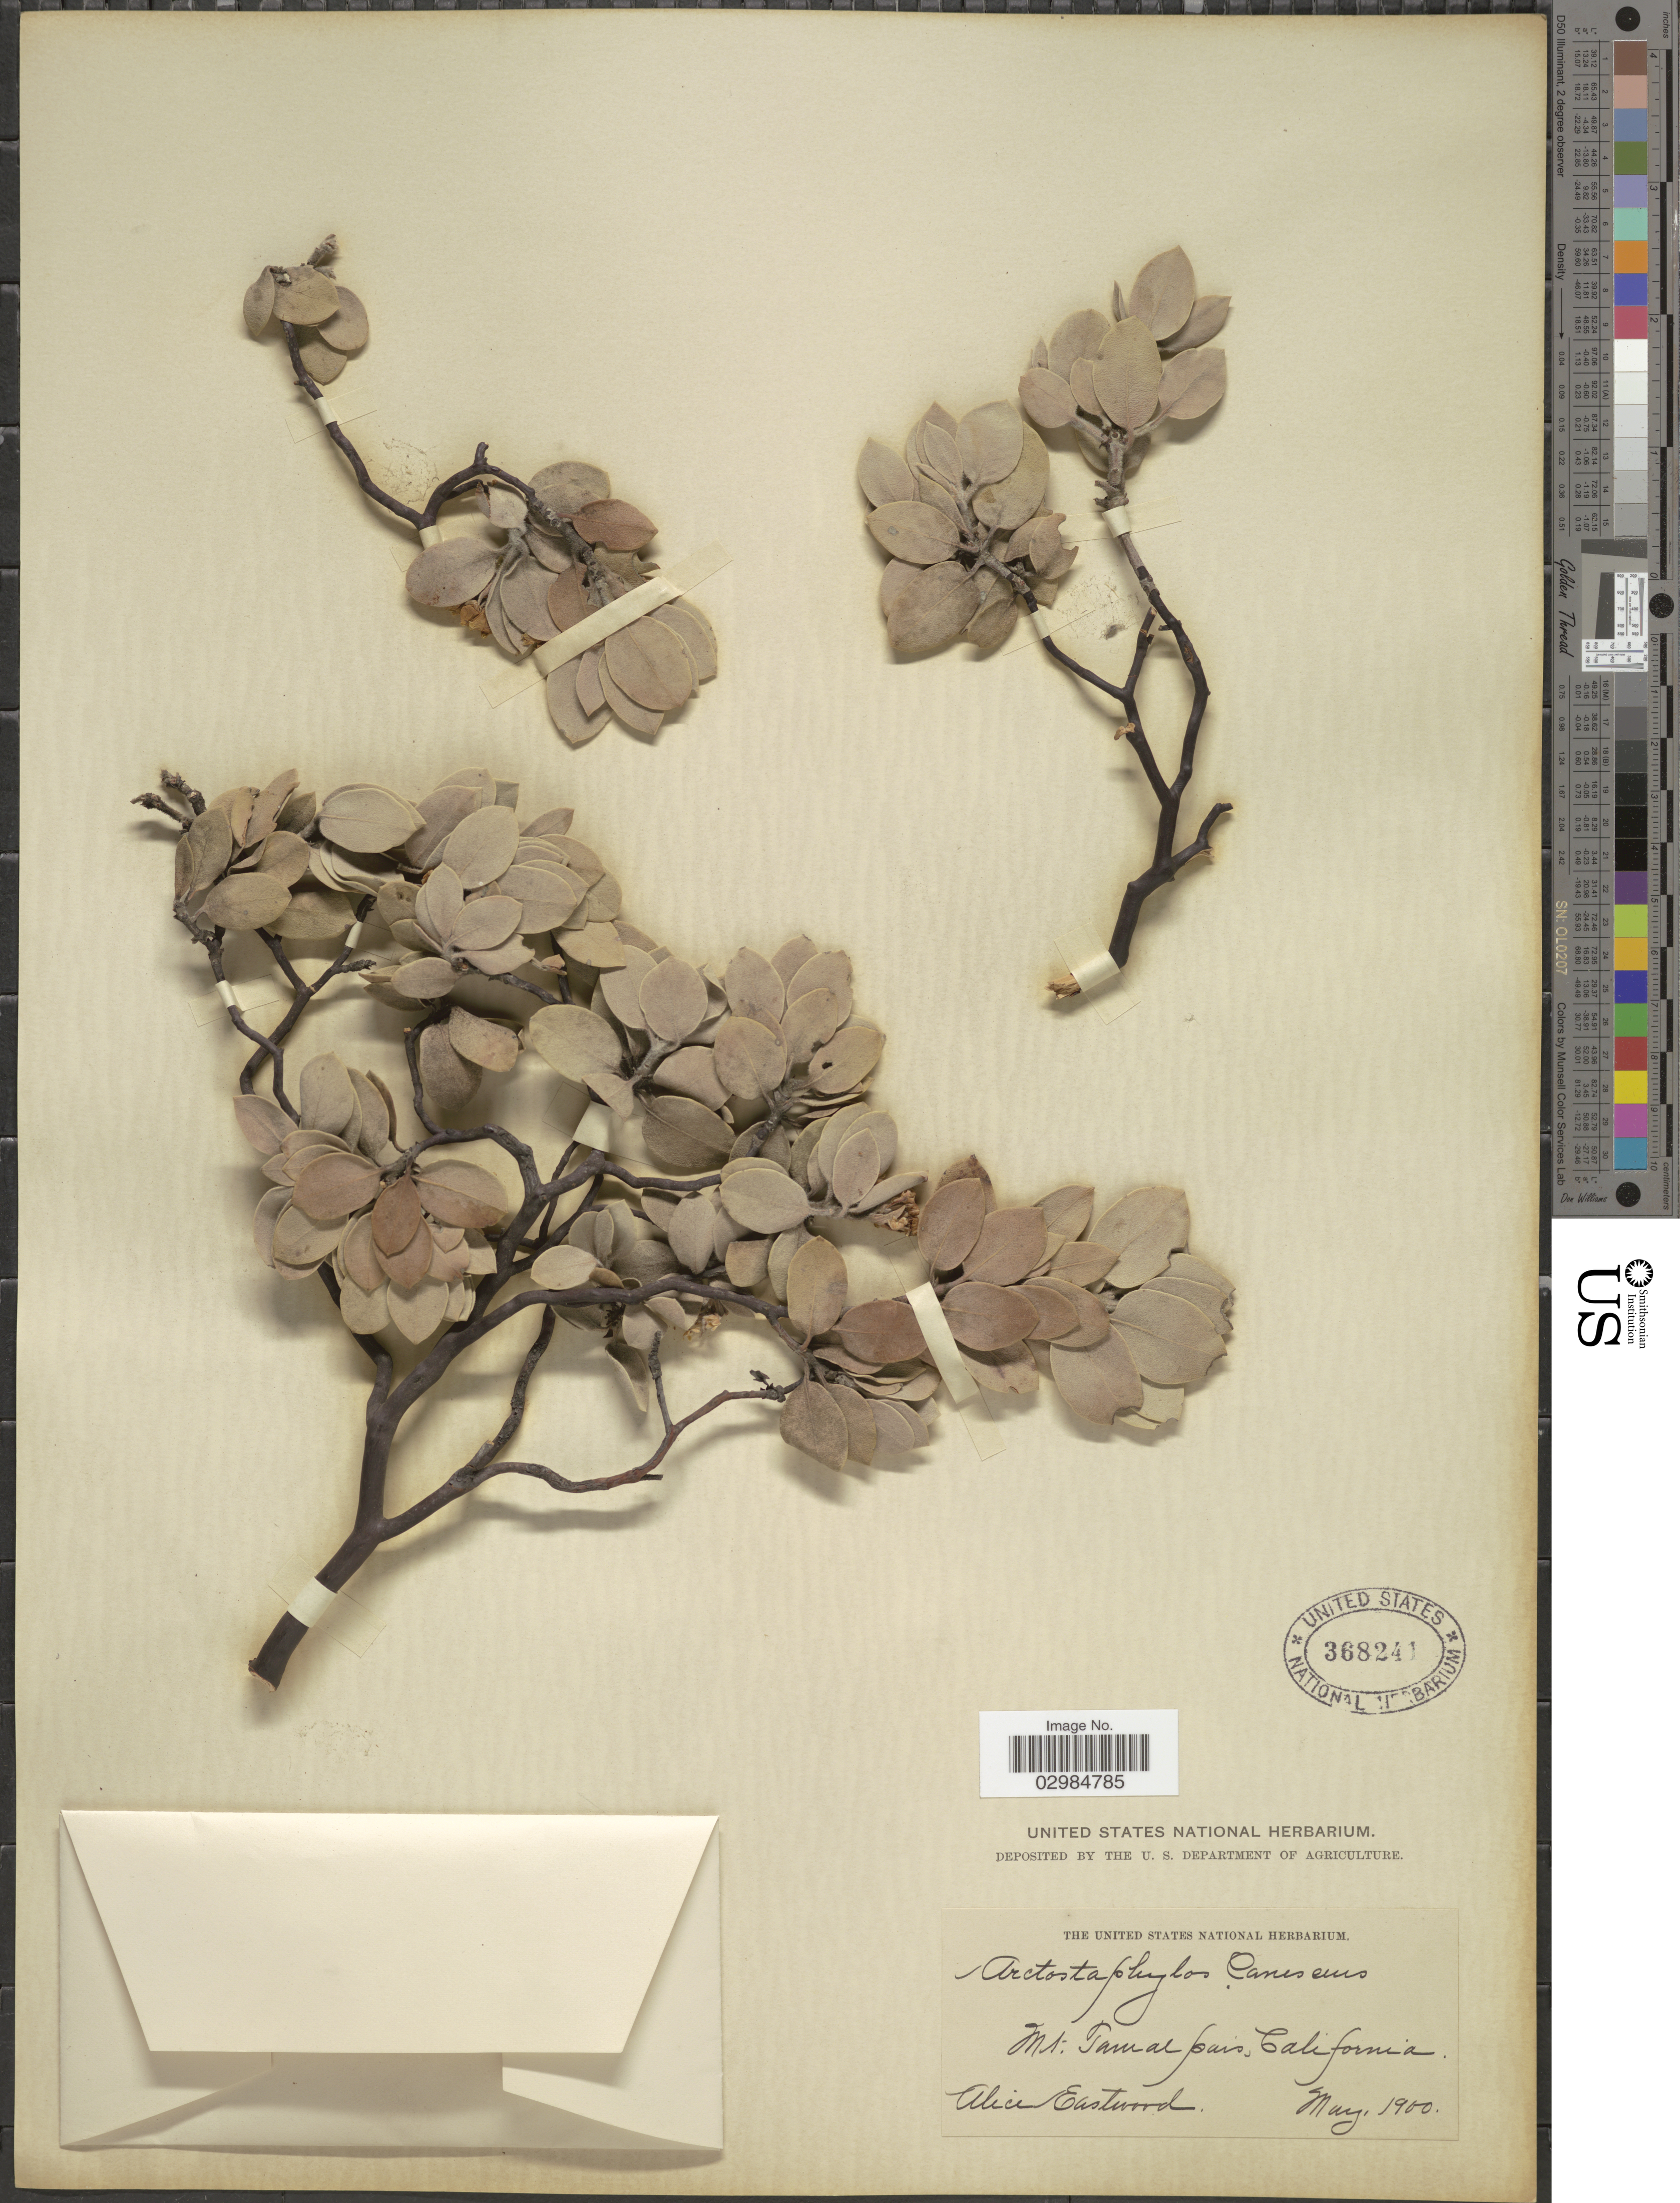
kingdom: Plantae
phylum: Tracheophyta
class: Magnoliopsida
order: Ericales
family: Ericaceae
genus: Arctostaphylos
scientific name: Arctostaphylos tomentosa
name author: (Pursh) Lindl.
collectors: A. Eastwood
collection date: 1900-05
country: United States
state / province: California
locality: Mt. Tamalpais.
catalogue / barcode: US 368241